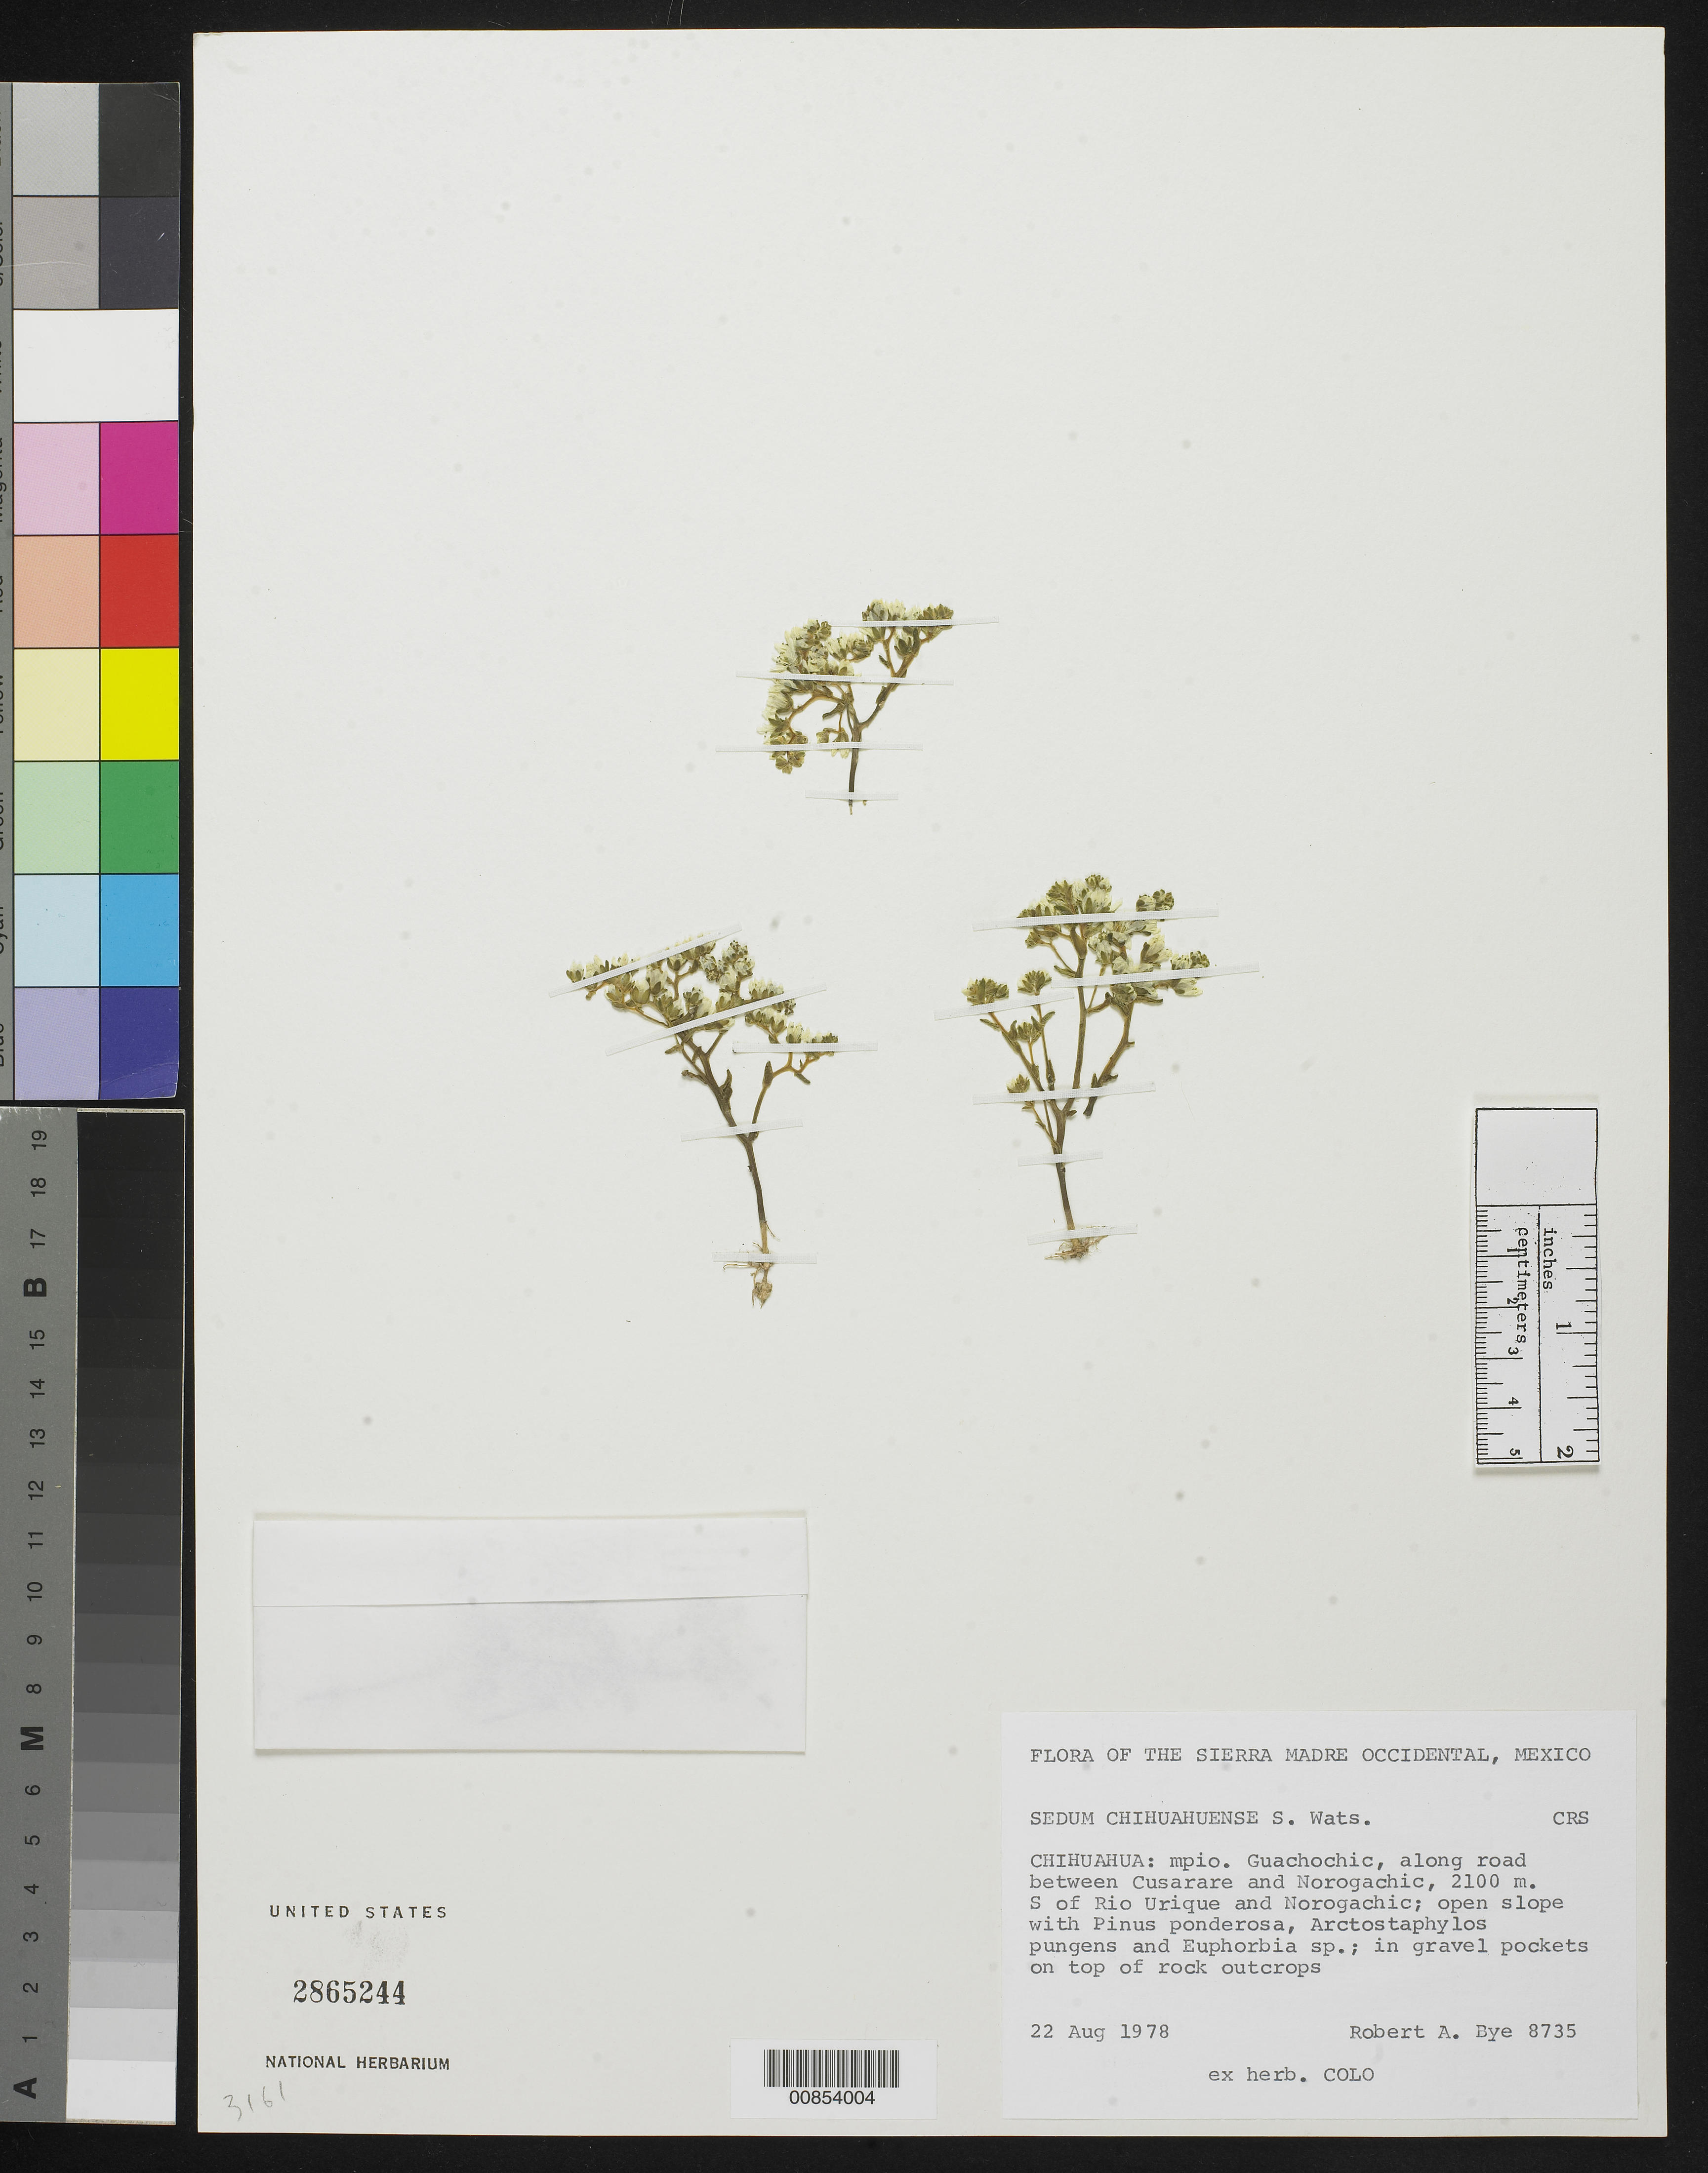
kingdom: Plantae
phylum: Tracheophyta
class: Magnoliopsida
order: Saxifragales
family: Crassulaceae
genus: Sedum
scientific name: Sedum chihuahuense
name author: S. Watson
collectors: R. A. Bye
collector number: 8735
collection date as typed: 22 Aug 1978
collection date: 1978-08-22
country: Mexico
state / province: Chihuahua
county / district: Guachochic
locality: Along road between Cusarare and Norogachic, S of Rio Urique and Norogachic.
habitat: In gravel pockets on top of rock outcrops. Open slope with Pinus ponderosa, Arctostaphylos pungens and Euphorbia sp.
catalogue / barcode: US 2865244